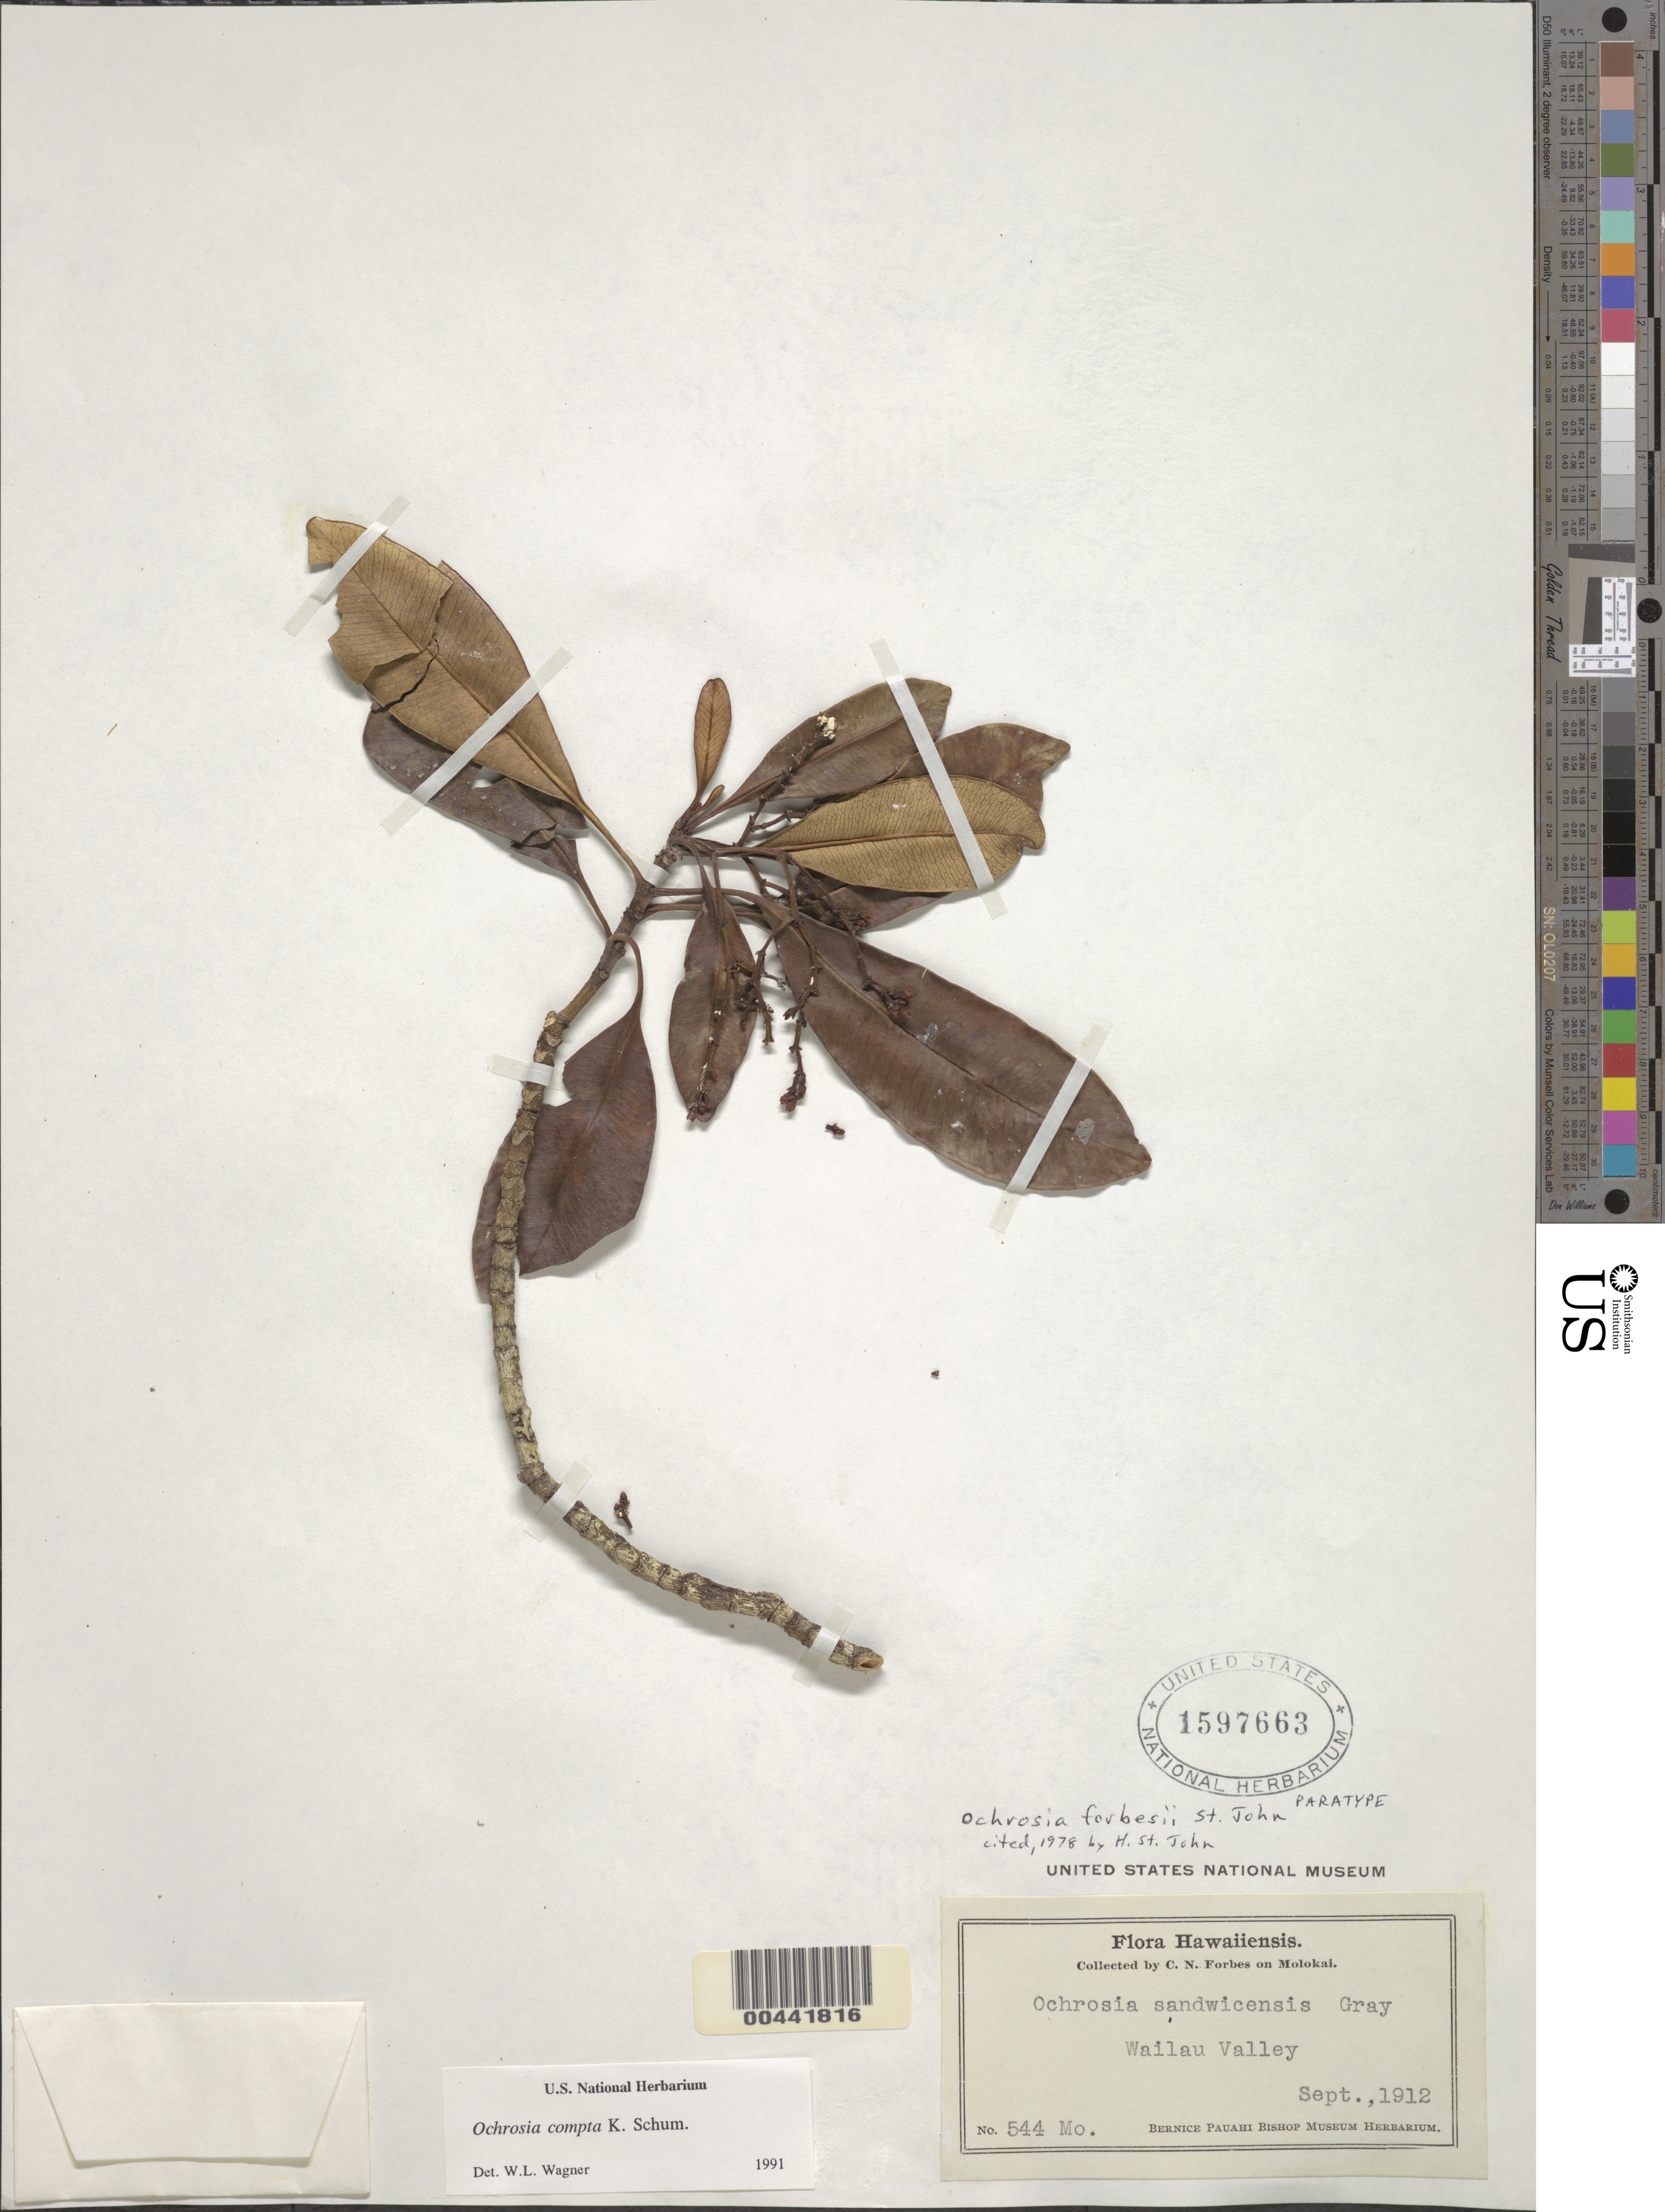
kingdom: Plantae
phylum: Tracheophyta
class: Magnoliopsida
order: Gentianales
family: Apocynaceae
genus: Ochrosia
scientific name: Ochrosia compta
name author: K. Schum.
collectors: C. N. Forbes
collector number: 544.Mo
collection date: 1912-09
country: United States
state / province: Hawaii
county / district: Maui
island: Moloka'i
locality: Hawaiiensis. Wailau Valley, Molokai.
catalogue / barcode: US 1597663